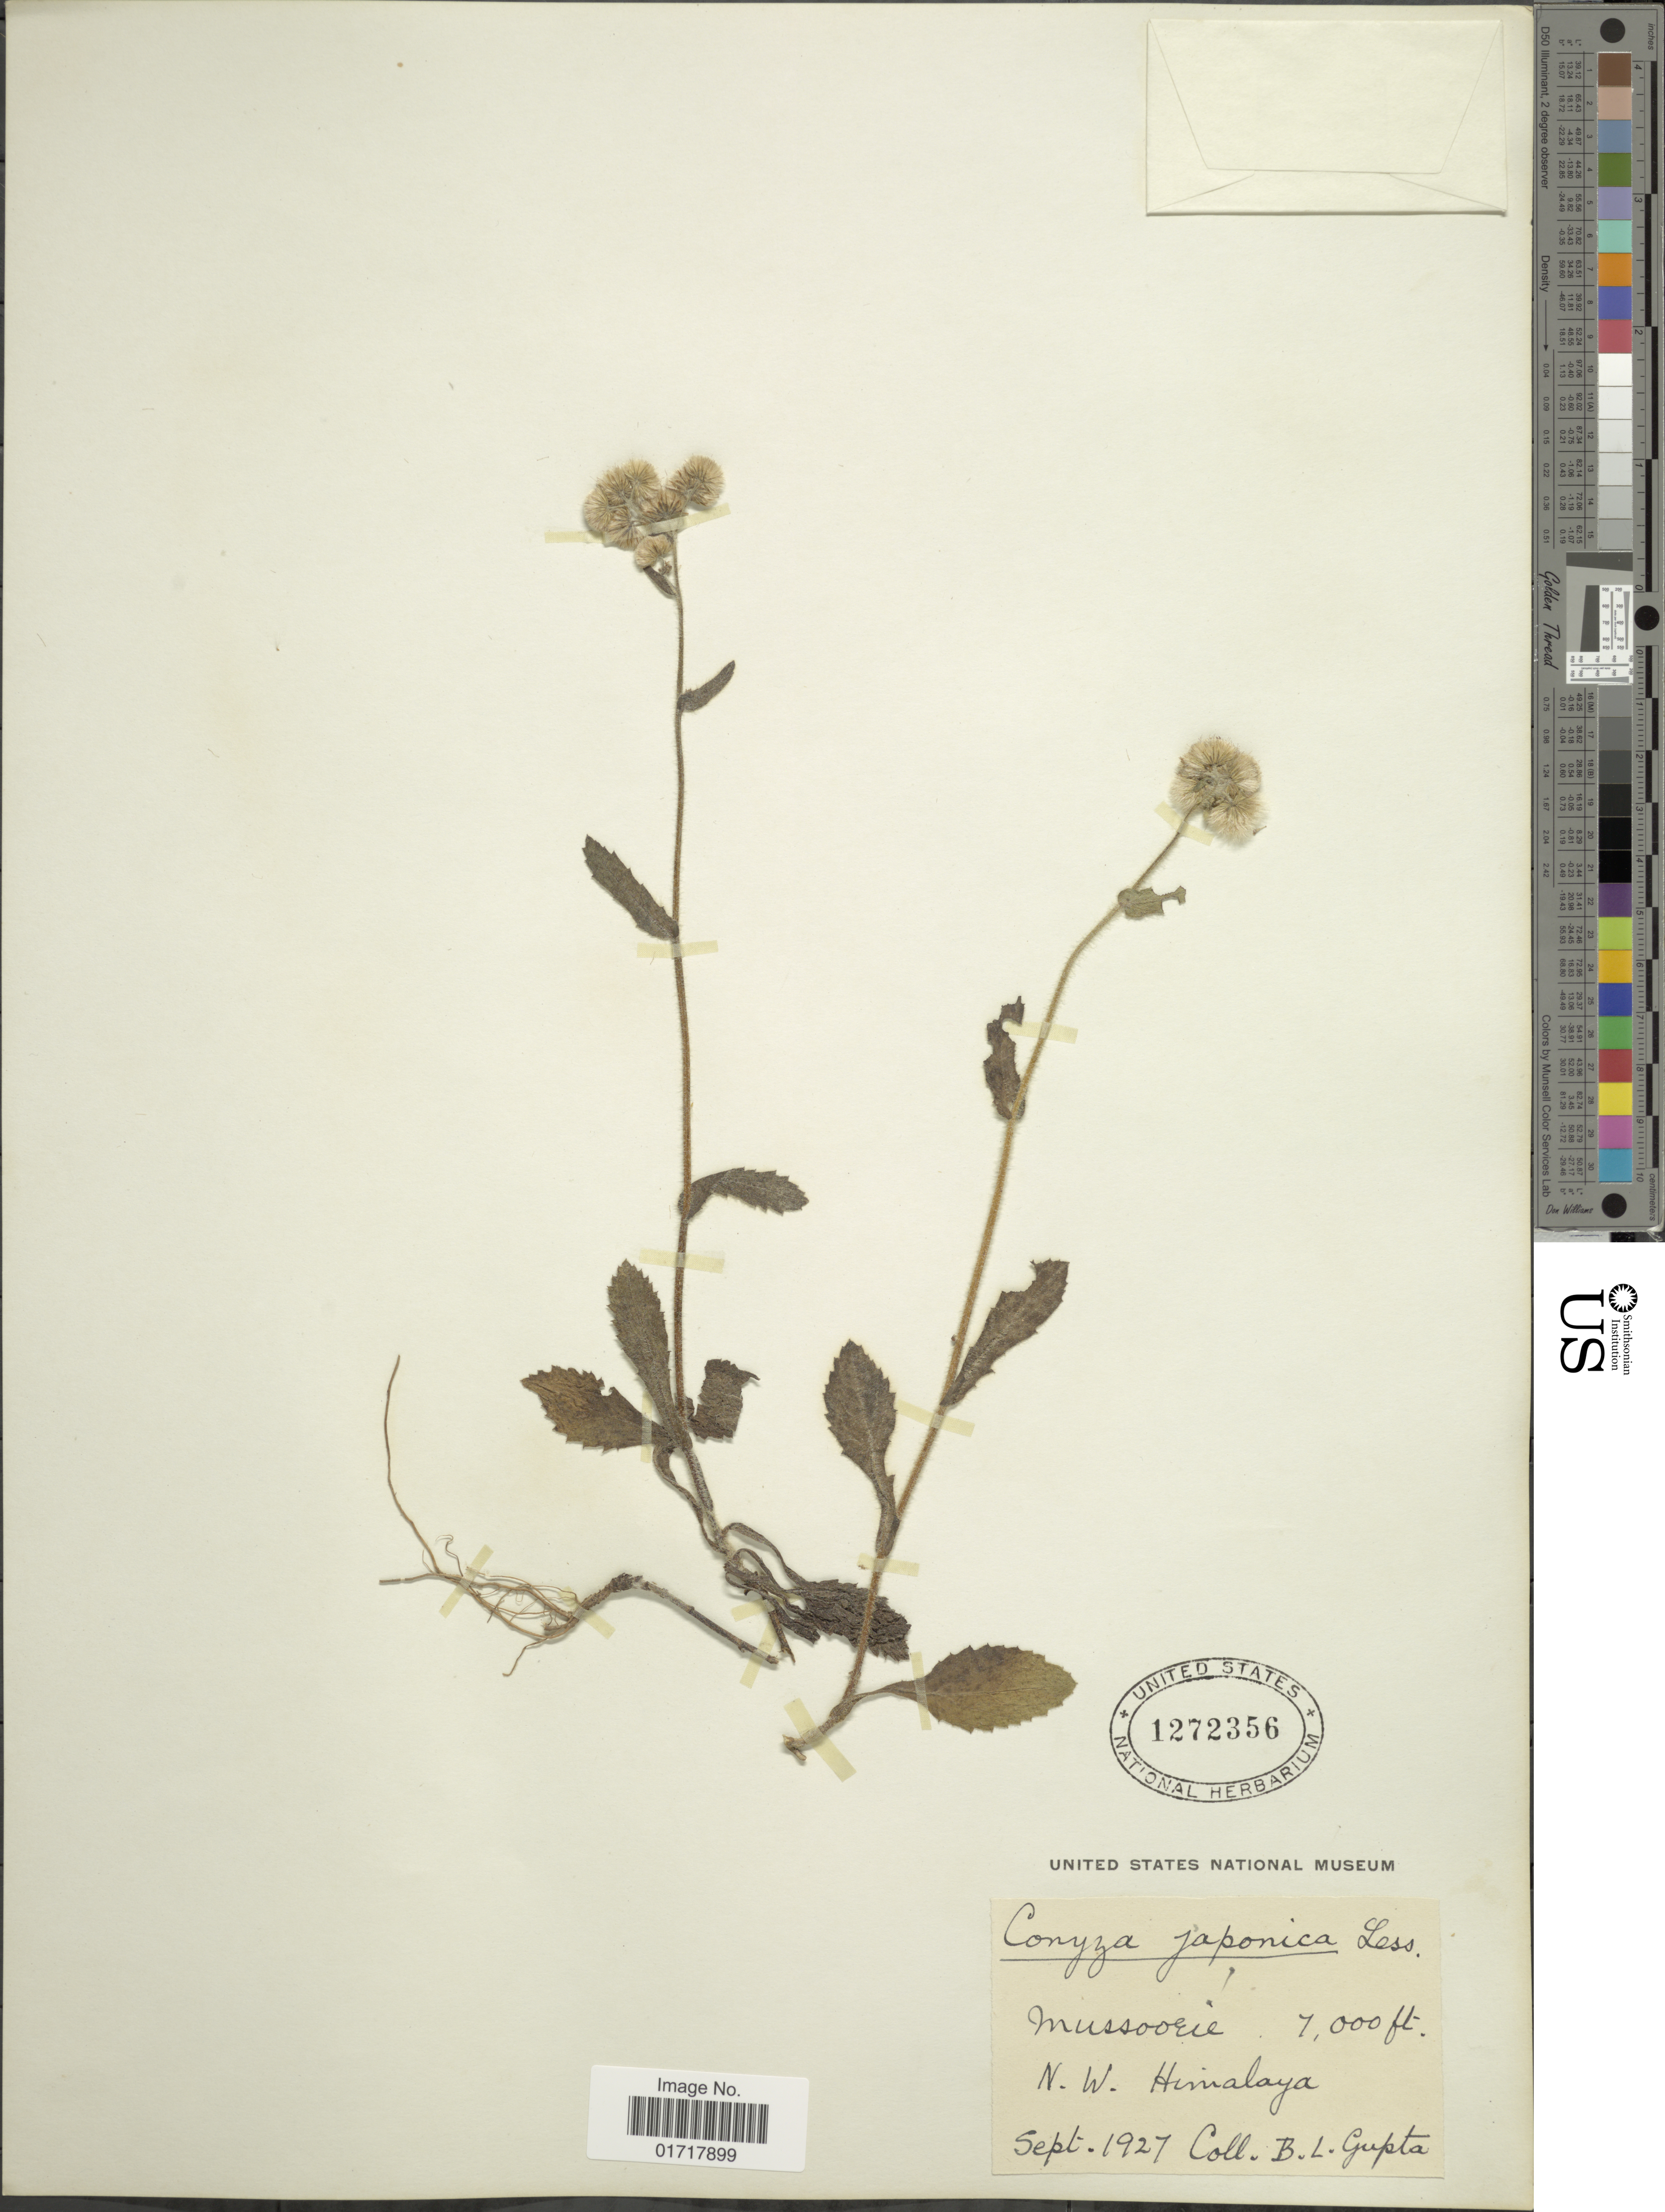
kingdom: Plantae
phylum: Tracheophyta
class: Magnoliopsida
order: Asterales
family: Asteraceae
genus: Conyza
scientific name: Conyza japonica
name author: (Thunb.) Less.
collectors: B. L. Gupta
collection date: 1927-09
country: India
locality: Mussoorie, N.W. Himalaya.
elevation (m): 2134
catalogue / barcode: US 1272356